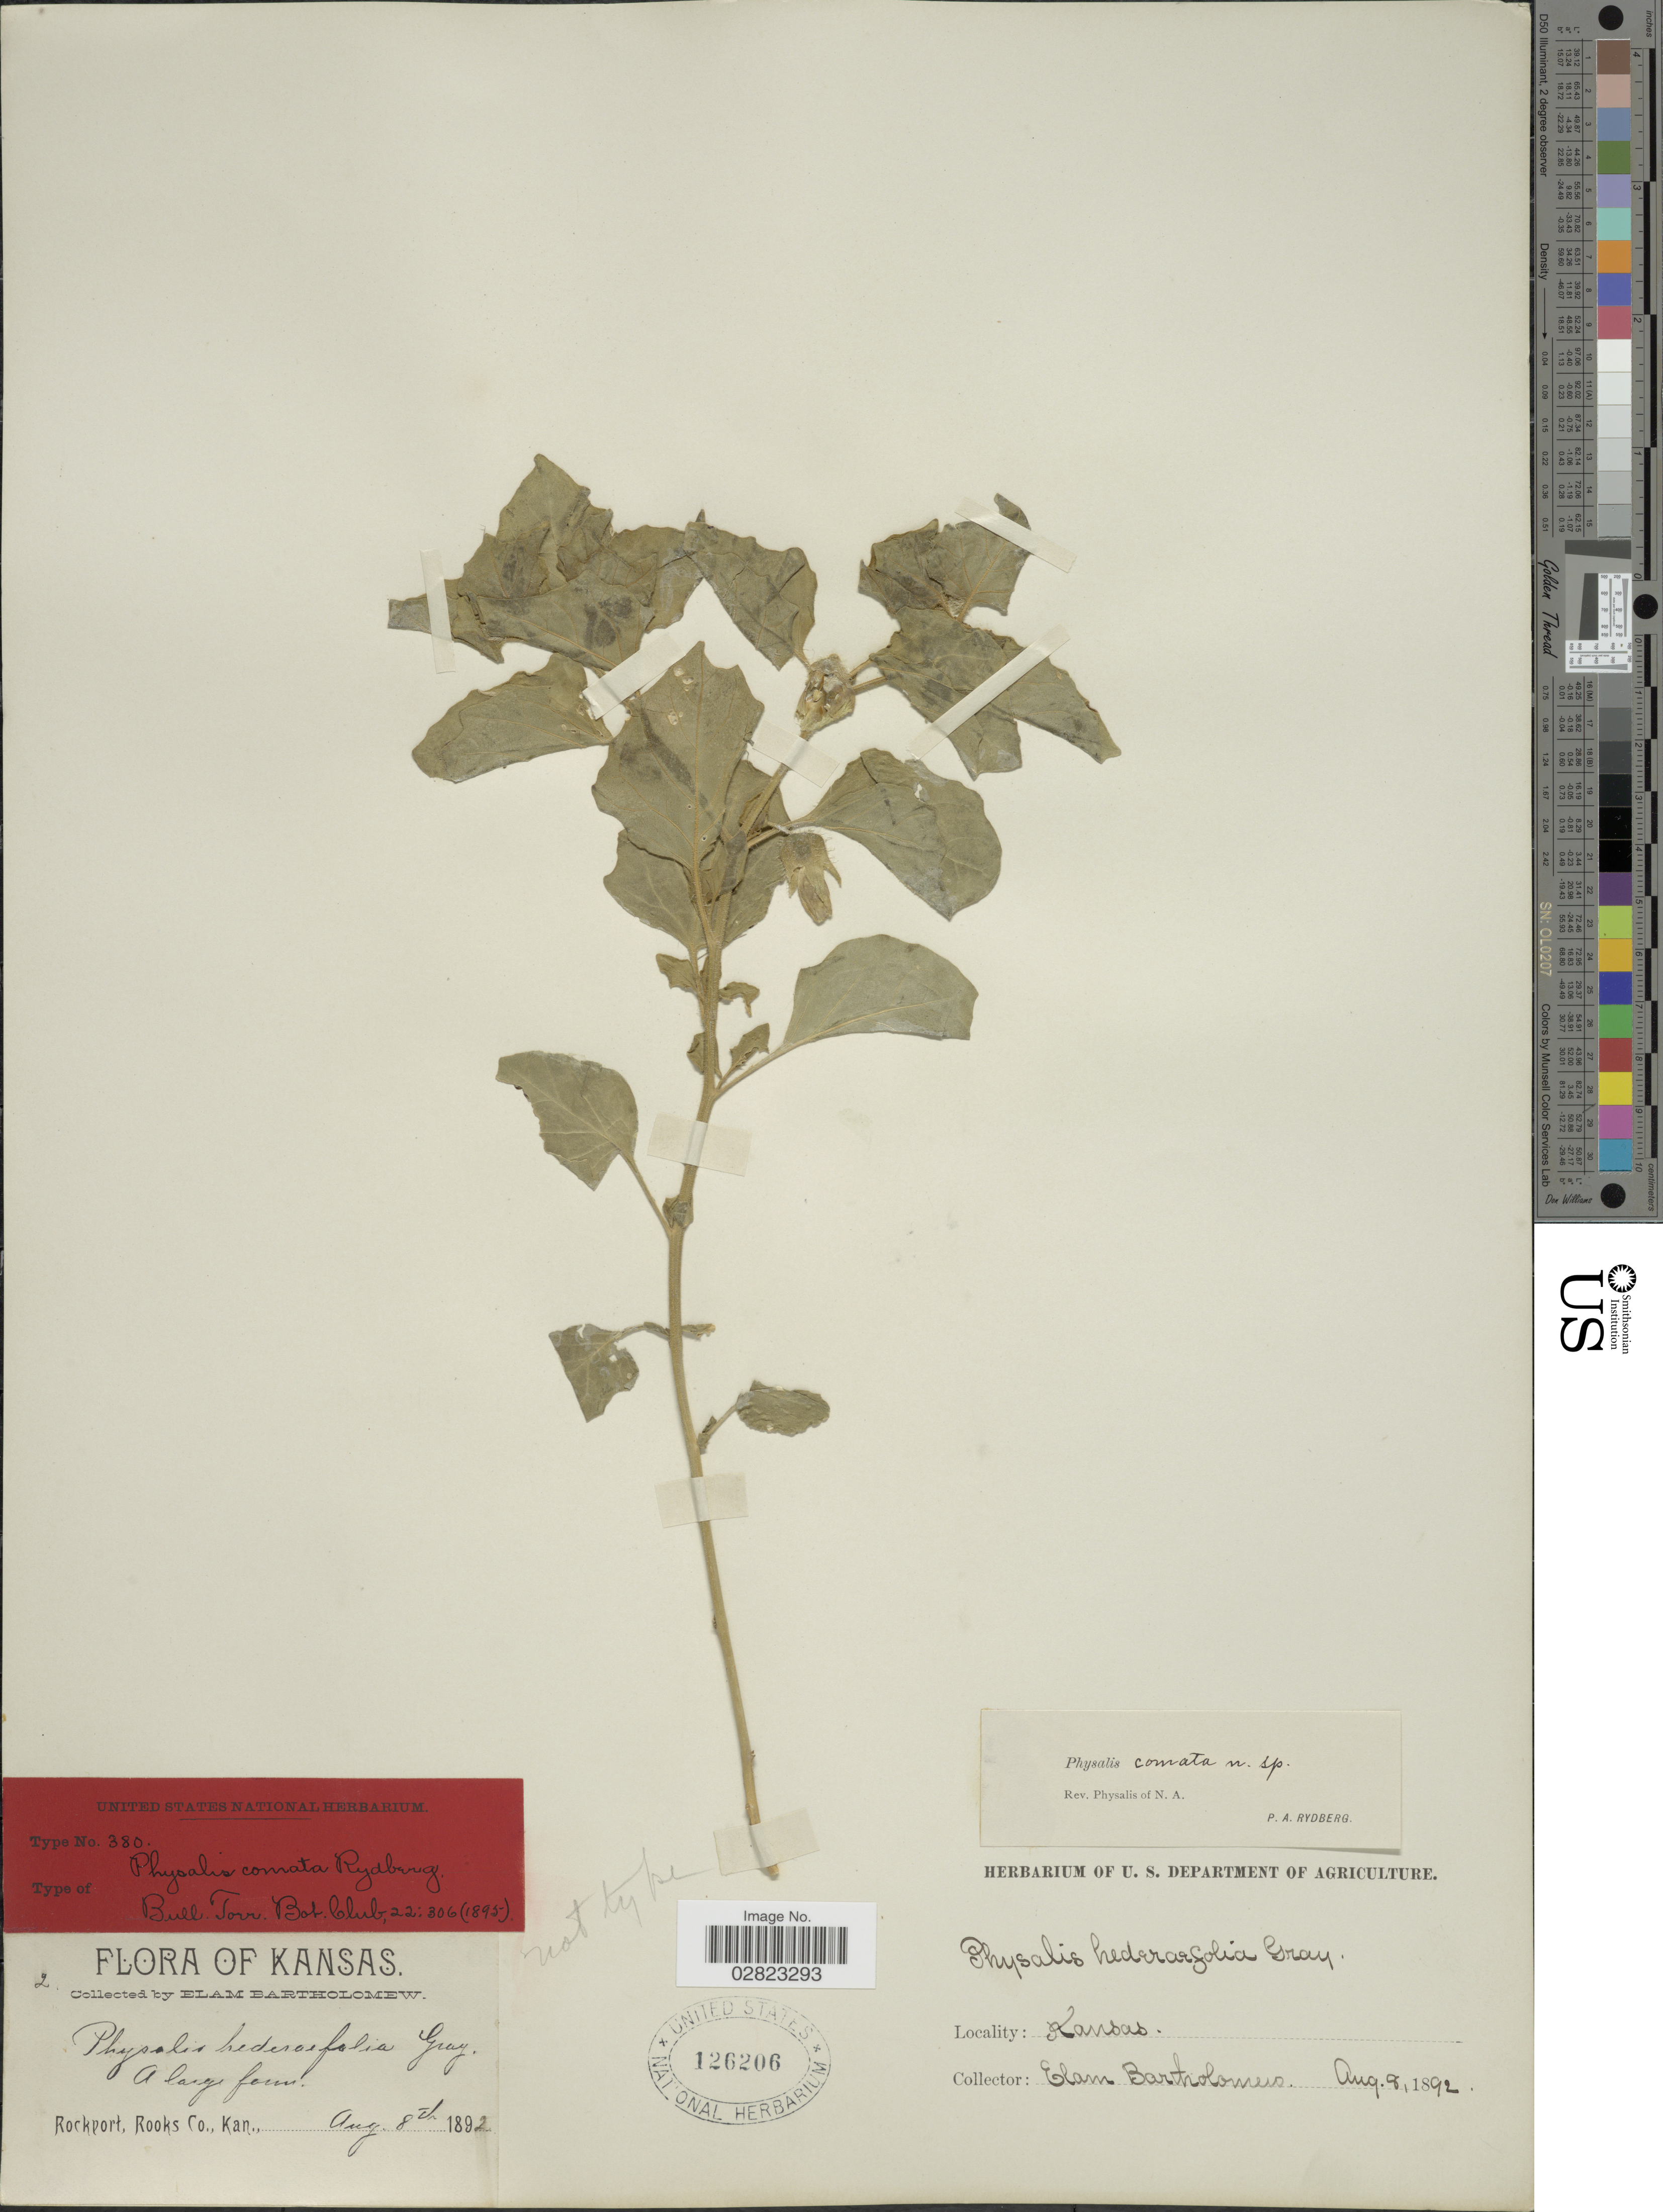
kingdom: Plantae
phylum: Tracheophyta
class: Magnoliopsida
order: Solanales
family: Solanaceae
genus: Physalis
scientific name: Physalis hederifolia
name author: A. Gray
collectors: E. Bartholomew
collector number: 2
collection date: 1892-08-08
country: United States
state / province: Kansas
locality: Rockport, Rooks Co.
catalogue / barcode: US 126206